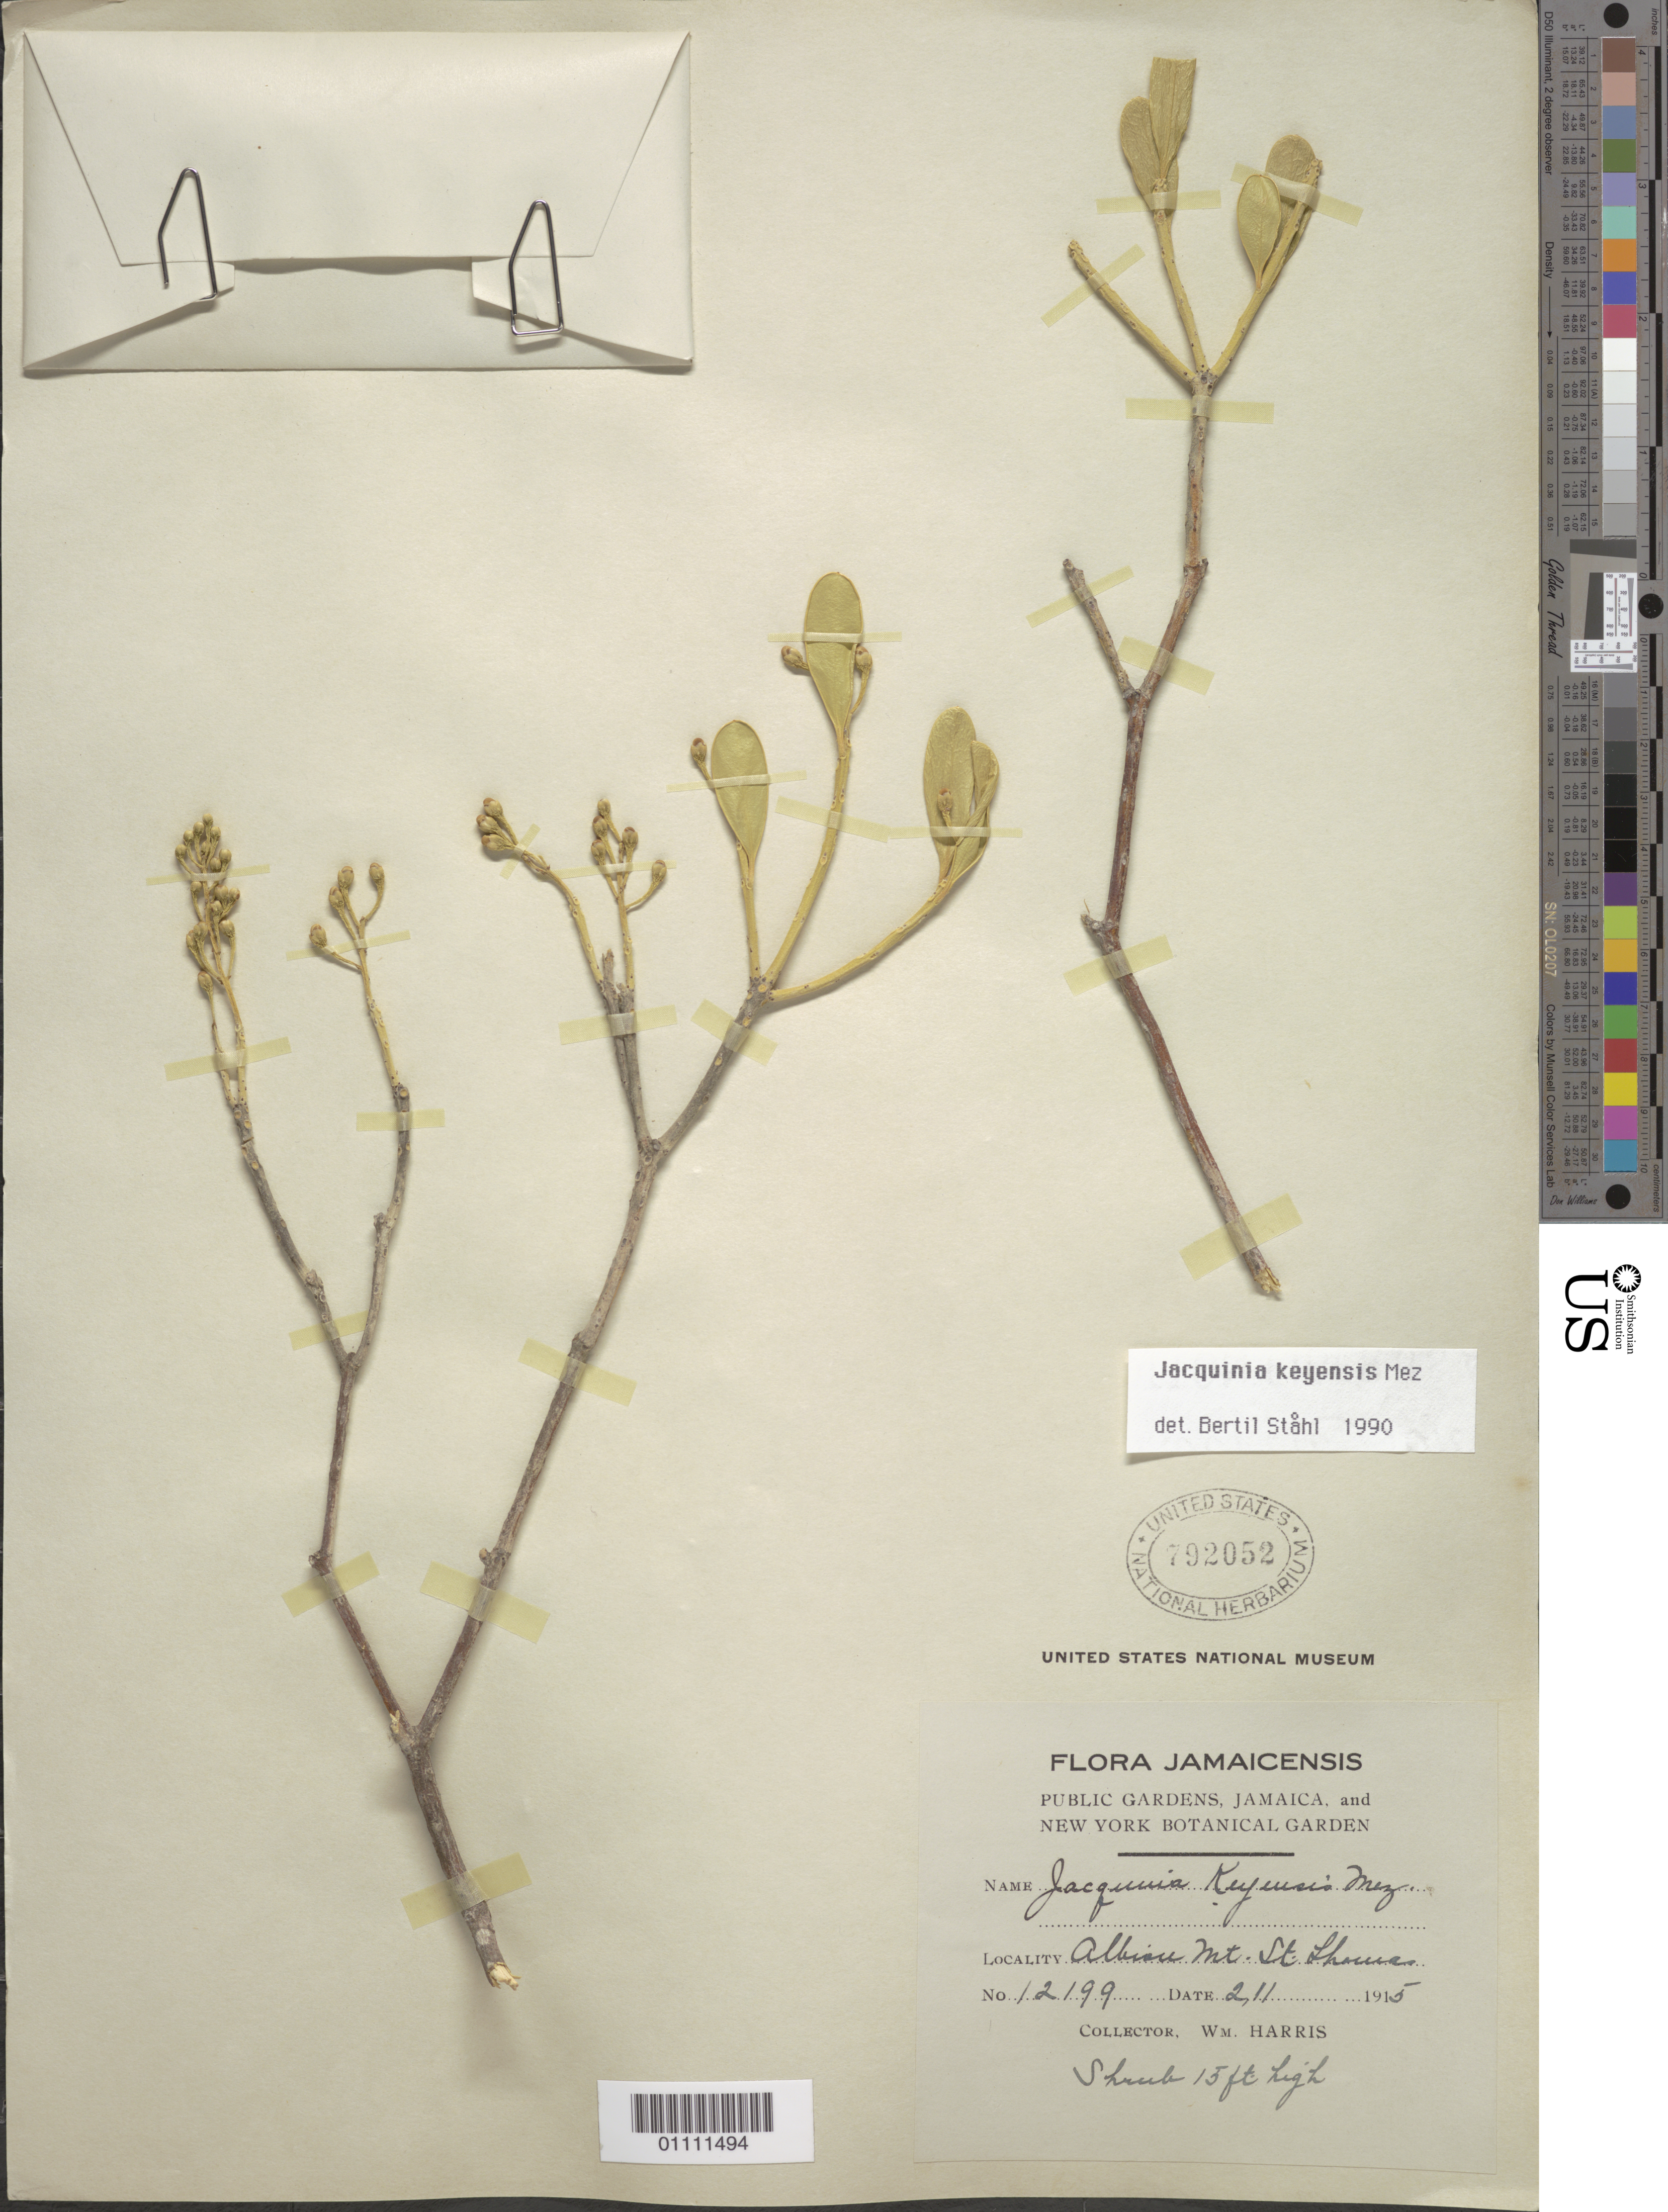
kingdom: Plantae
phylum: Tracheophyta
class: Magnoliopsida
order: Ericales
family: Primulaceae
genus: Jacquinia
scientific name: Jacquinia keyensis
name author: Mez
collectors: W. Harris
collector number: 12199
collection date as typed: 02 Nov 1915 or 11 Feb 1915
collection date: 1915-02-11 or 1915-11-02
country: Jamaica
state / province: Saint Thomas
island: Jamaica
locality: Albion Mt.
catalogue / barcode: US 792052